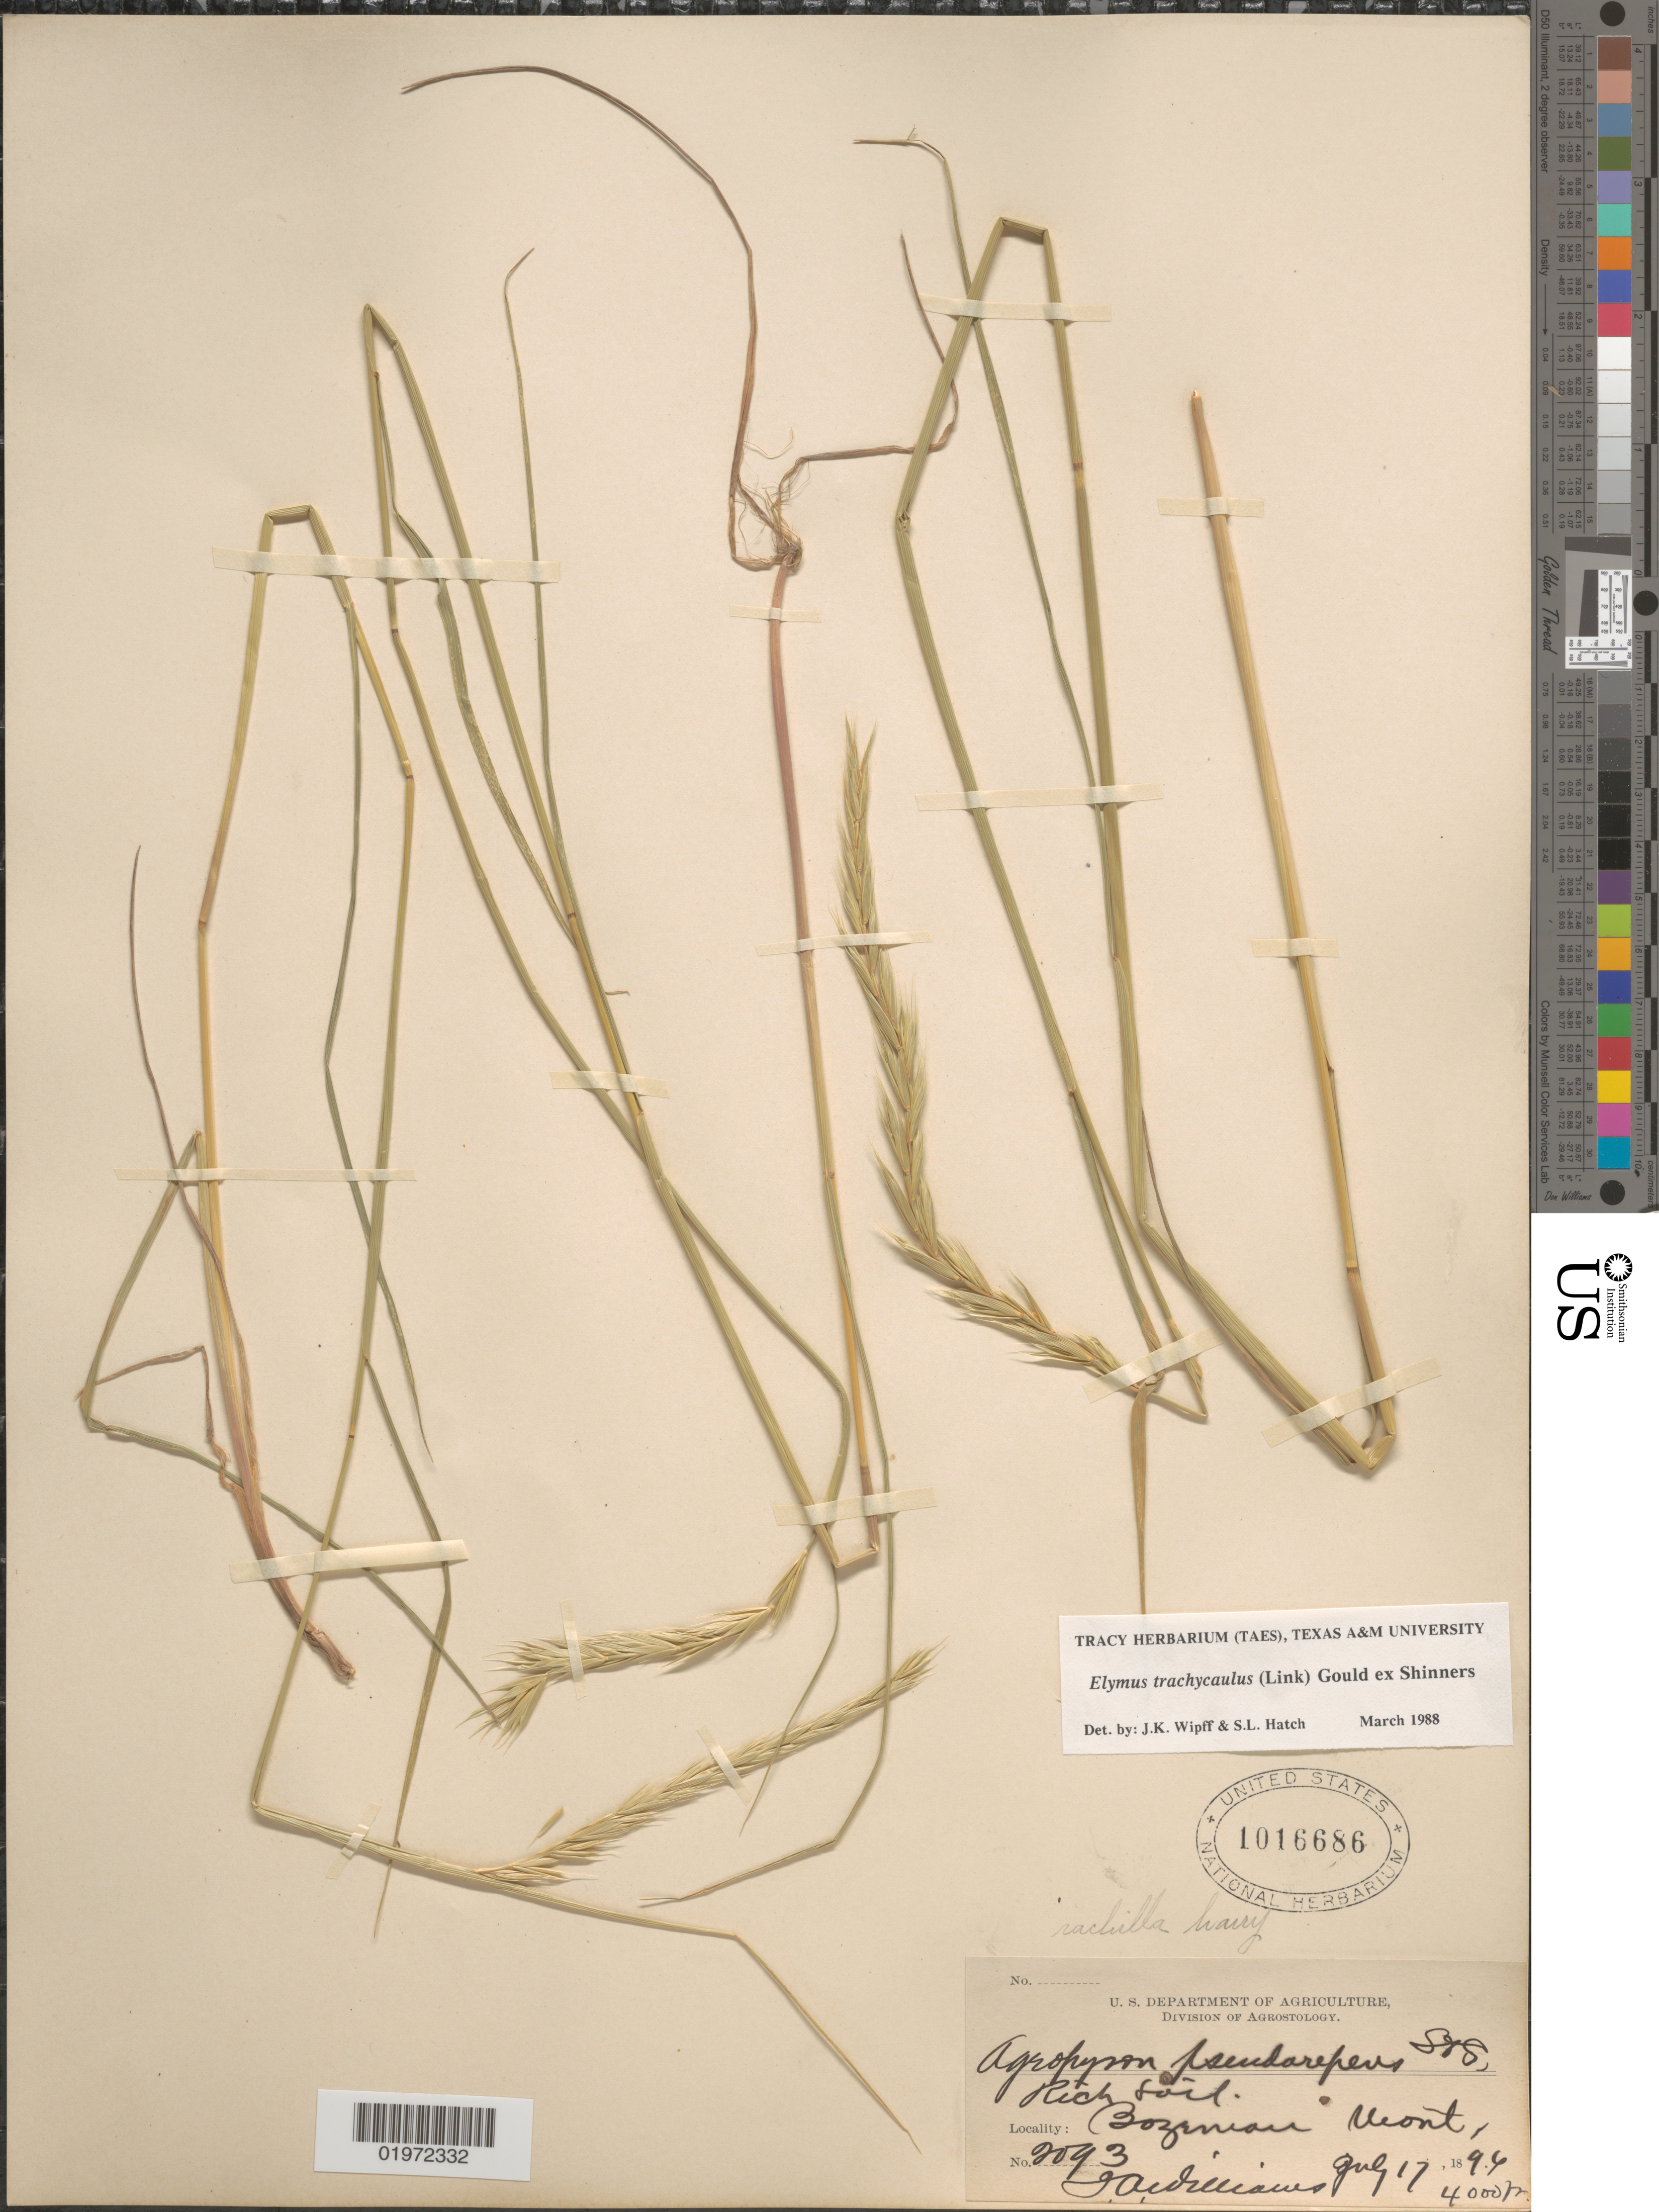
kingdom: Plantae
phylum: Tracheophyta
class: Liliopsida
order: Poales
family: Poaceae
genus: Elymus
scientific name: Elymus trachycaulus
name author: (Link) Gould ex Shinners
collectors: J. A. Williams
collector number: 2093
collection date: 1894-07-17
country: United States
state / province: Montana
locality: Rich soil. Bozeman.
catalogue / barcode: US 1016686